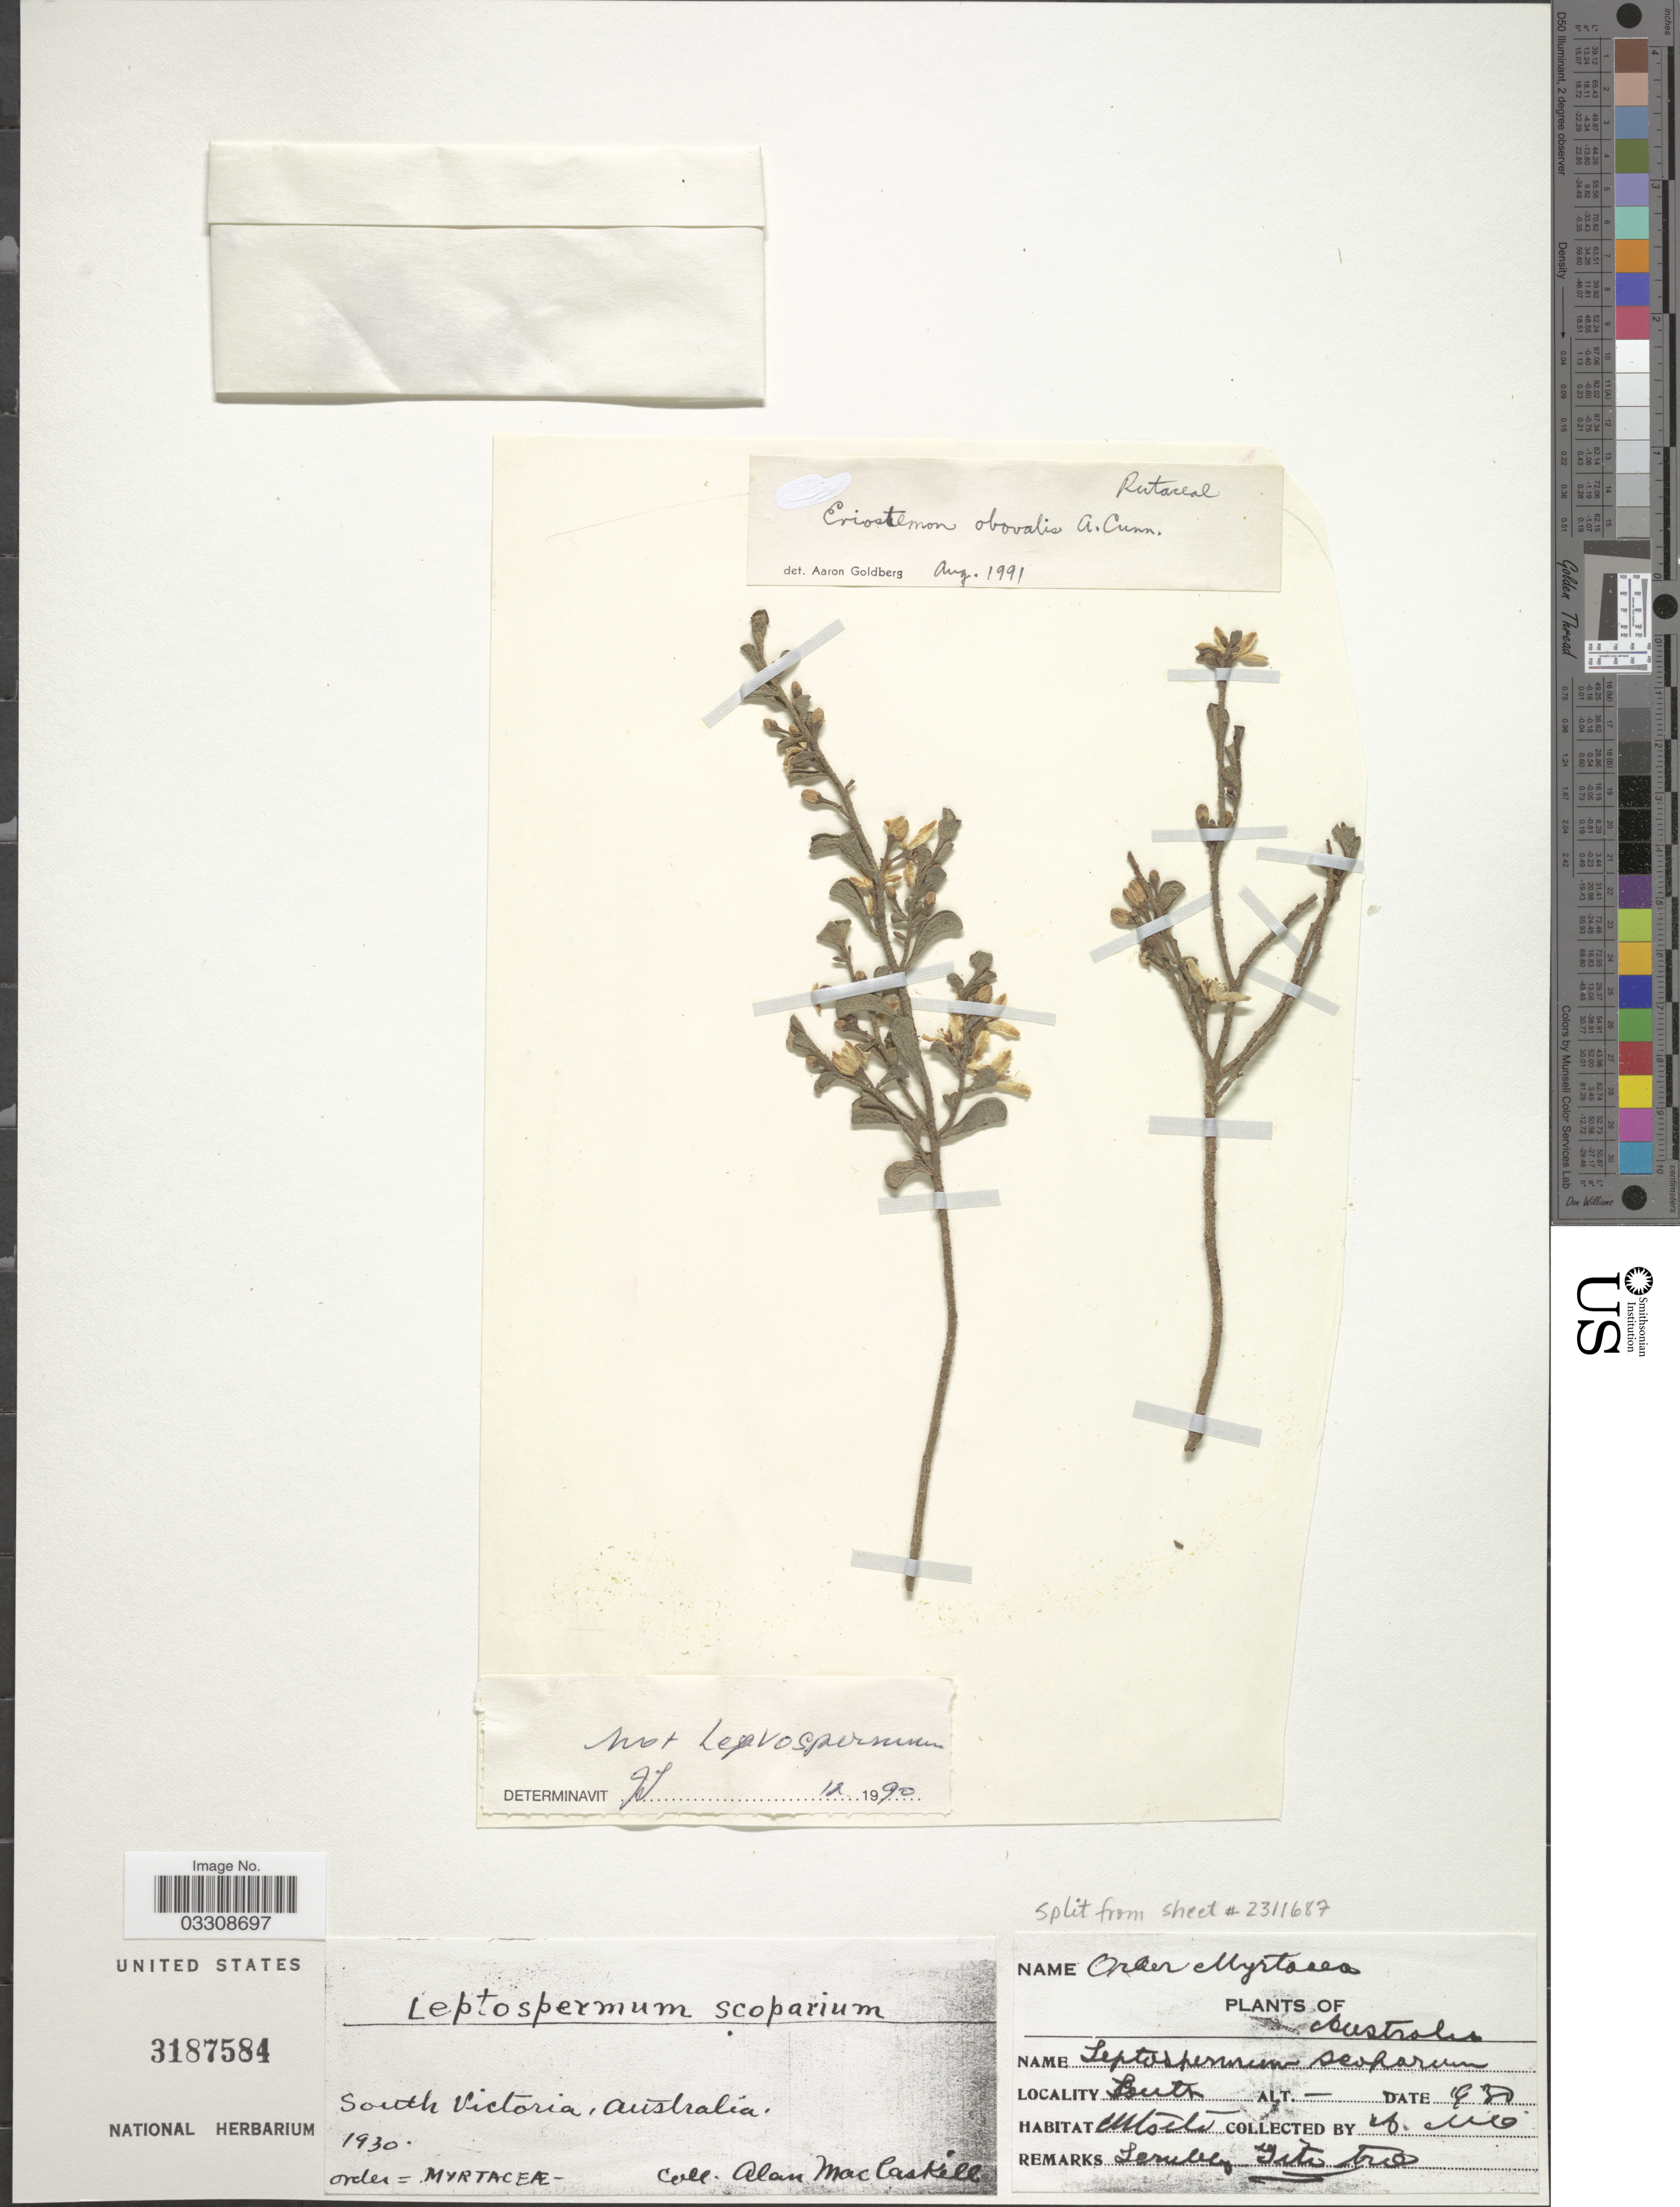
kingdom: Plantae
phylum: Tracheophyta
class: Magnoliopsida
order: Sapindales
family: Rutaceae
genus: Eriostemon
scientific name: Eriostemon obovalis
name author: A. Cunn.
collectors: A. MacCaskill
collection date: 1930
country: Australia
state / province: Victoria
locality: South Victoria.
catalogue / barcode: US 3187584